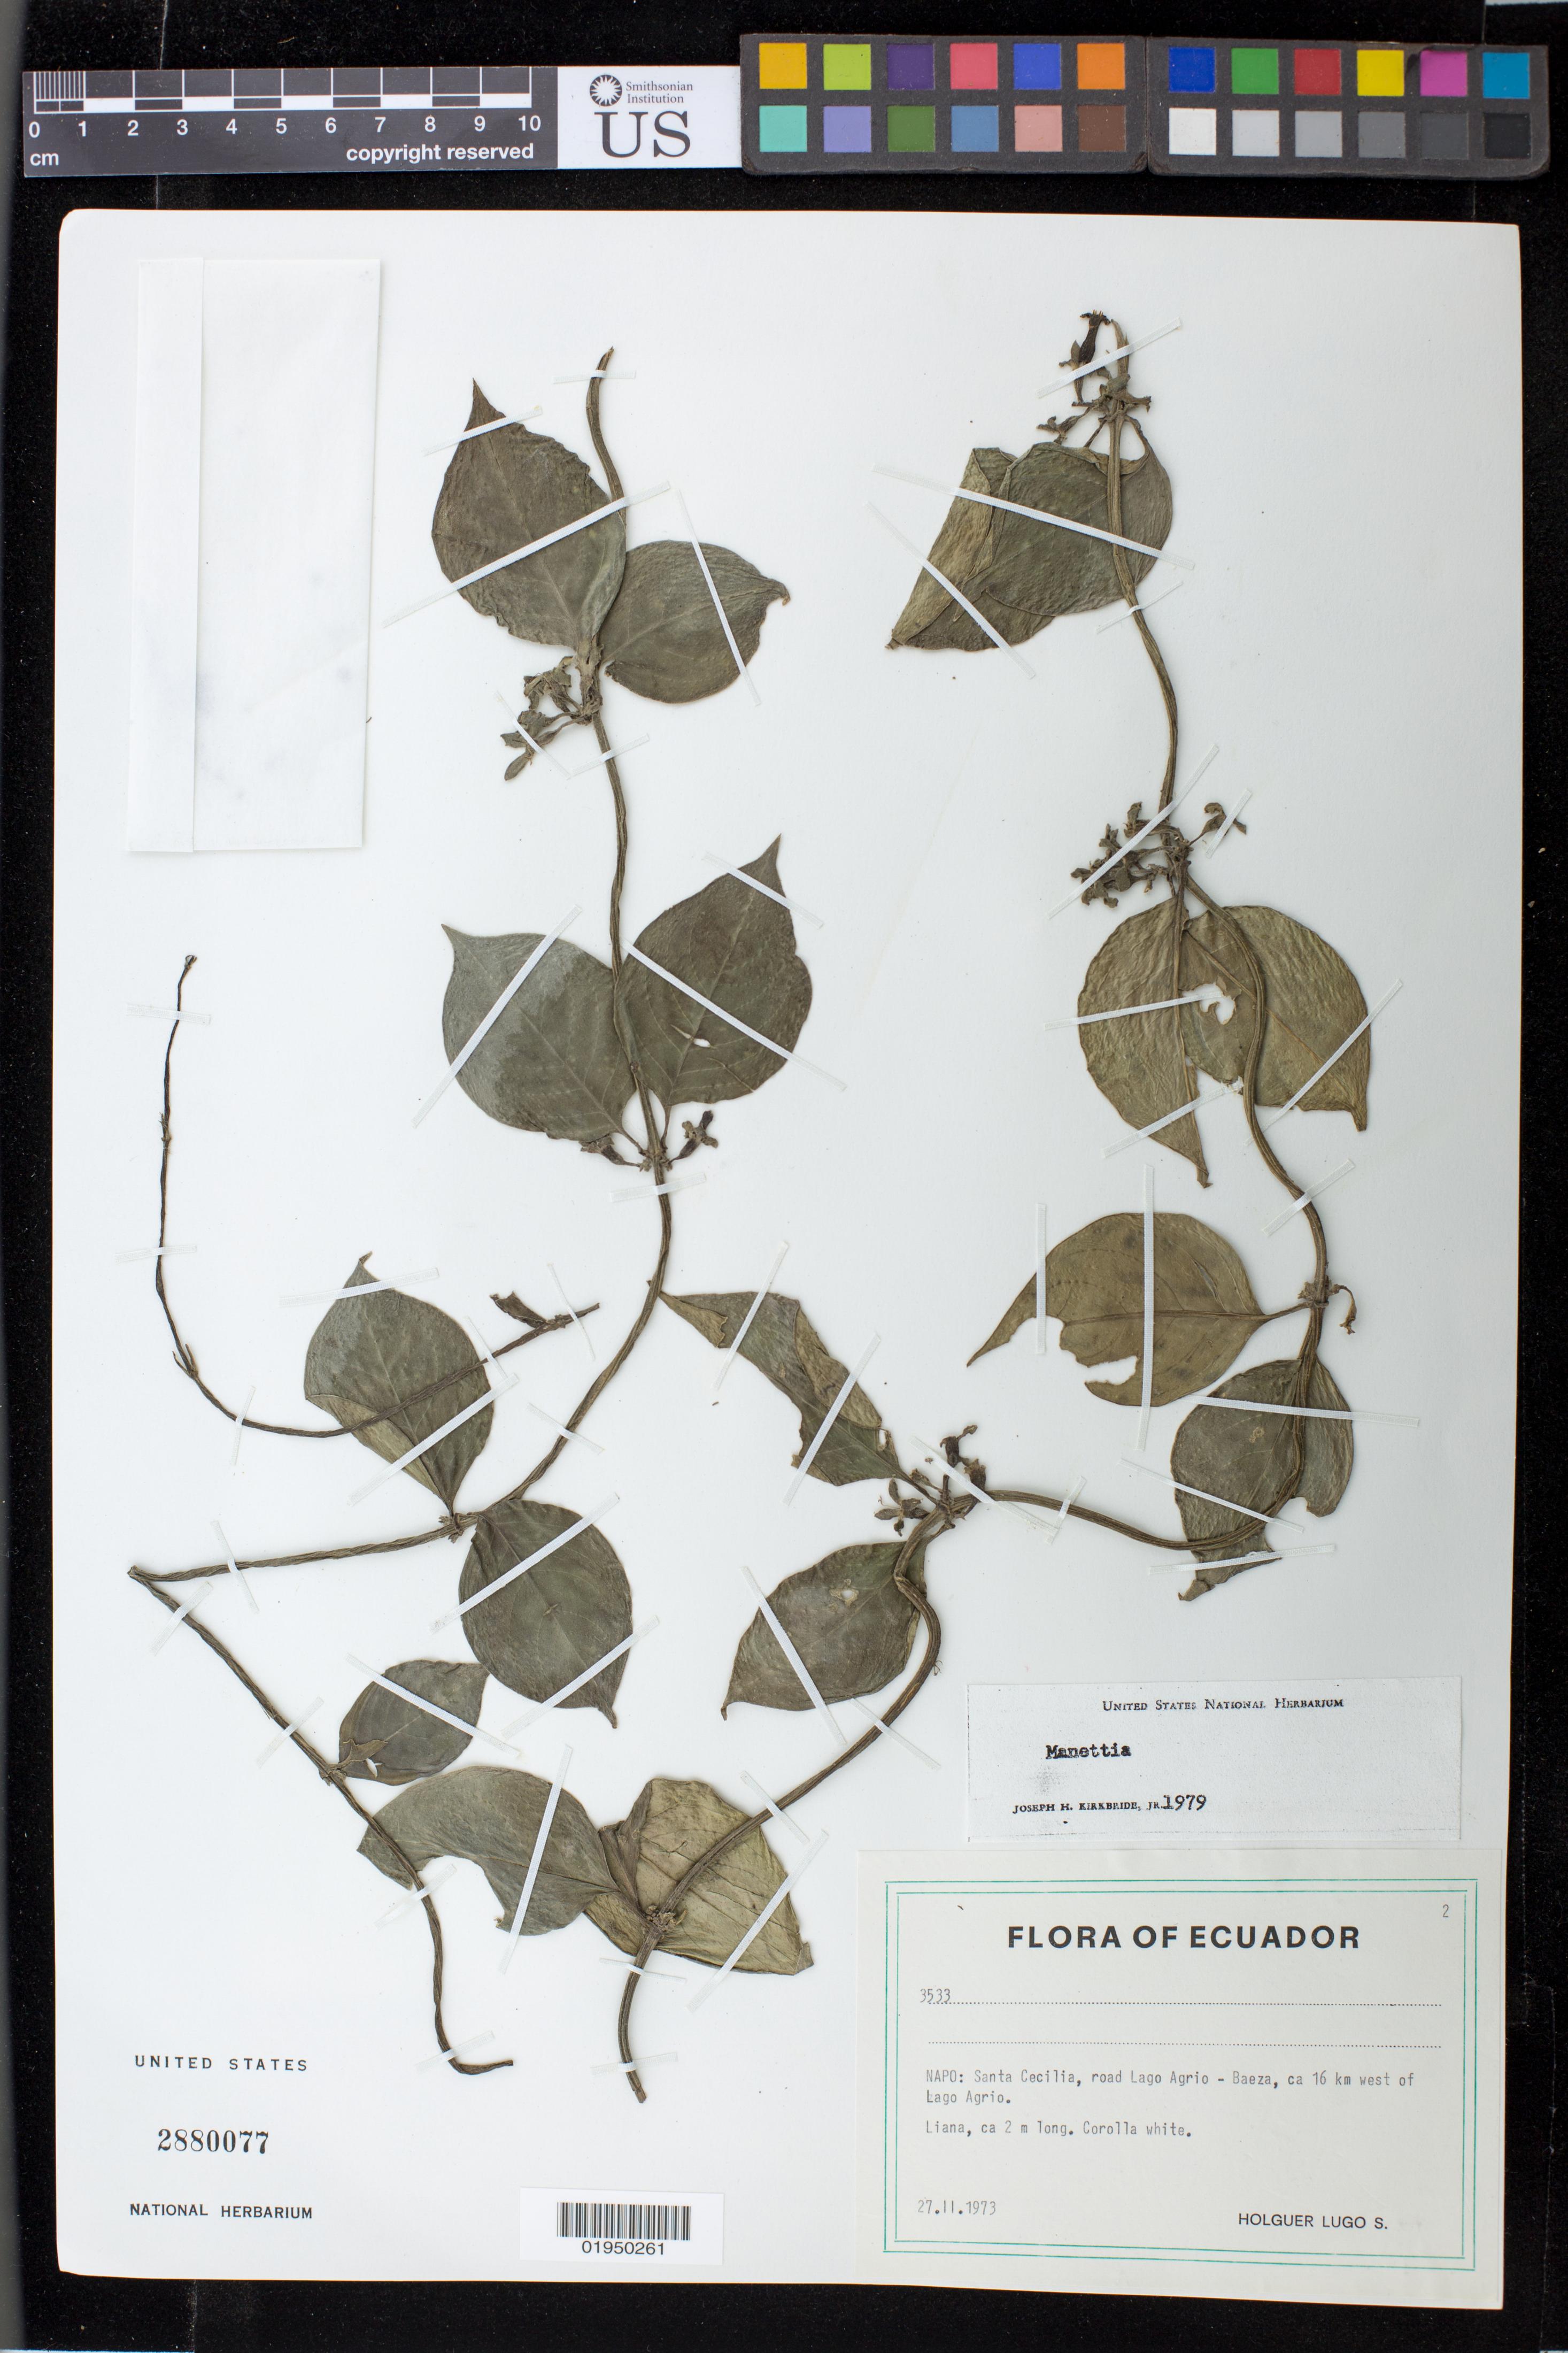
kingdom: Plantae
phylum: Tracheophyta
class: Magnoliopsida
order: Gentianales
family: Rubiaceae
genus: Manettia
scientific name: Manettia sp.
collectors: H. Lugo S.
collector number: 3533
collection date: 1973-02-27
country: Ecuador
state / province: Napo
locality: Santa Cecilia, road Lago Agrio - Baeza, ca 16 km west of Lago Agrio.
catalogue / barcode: US 2880077